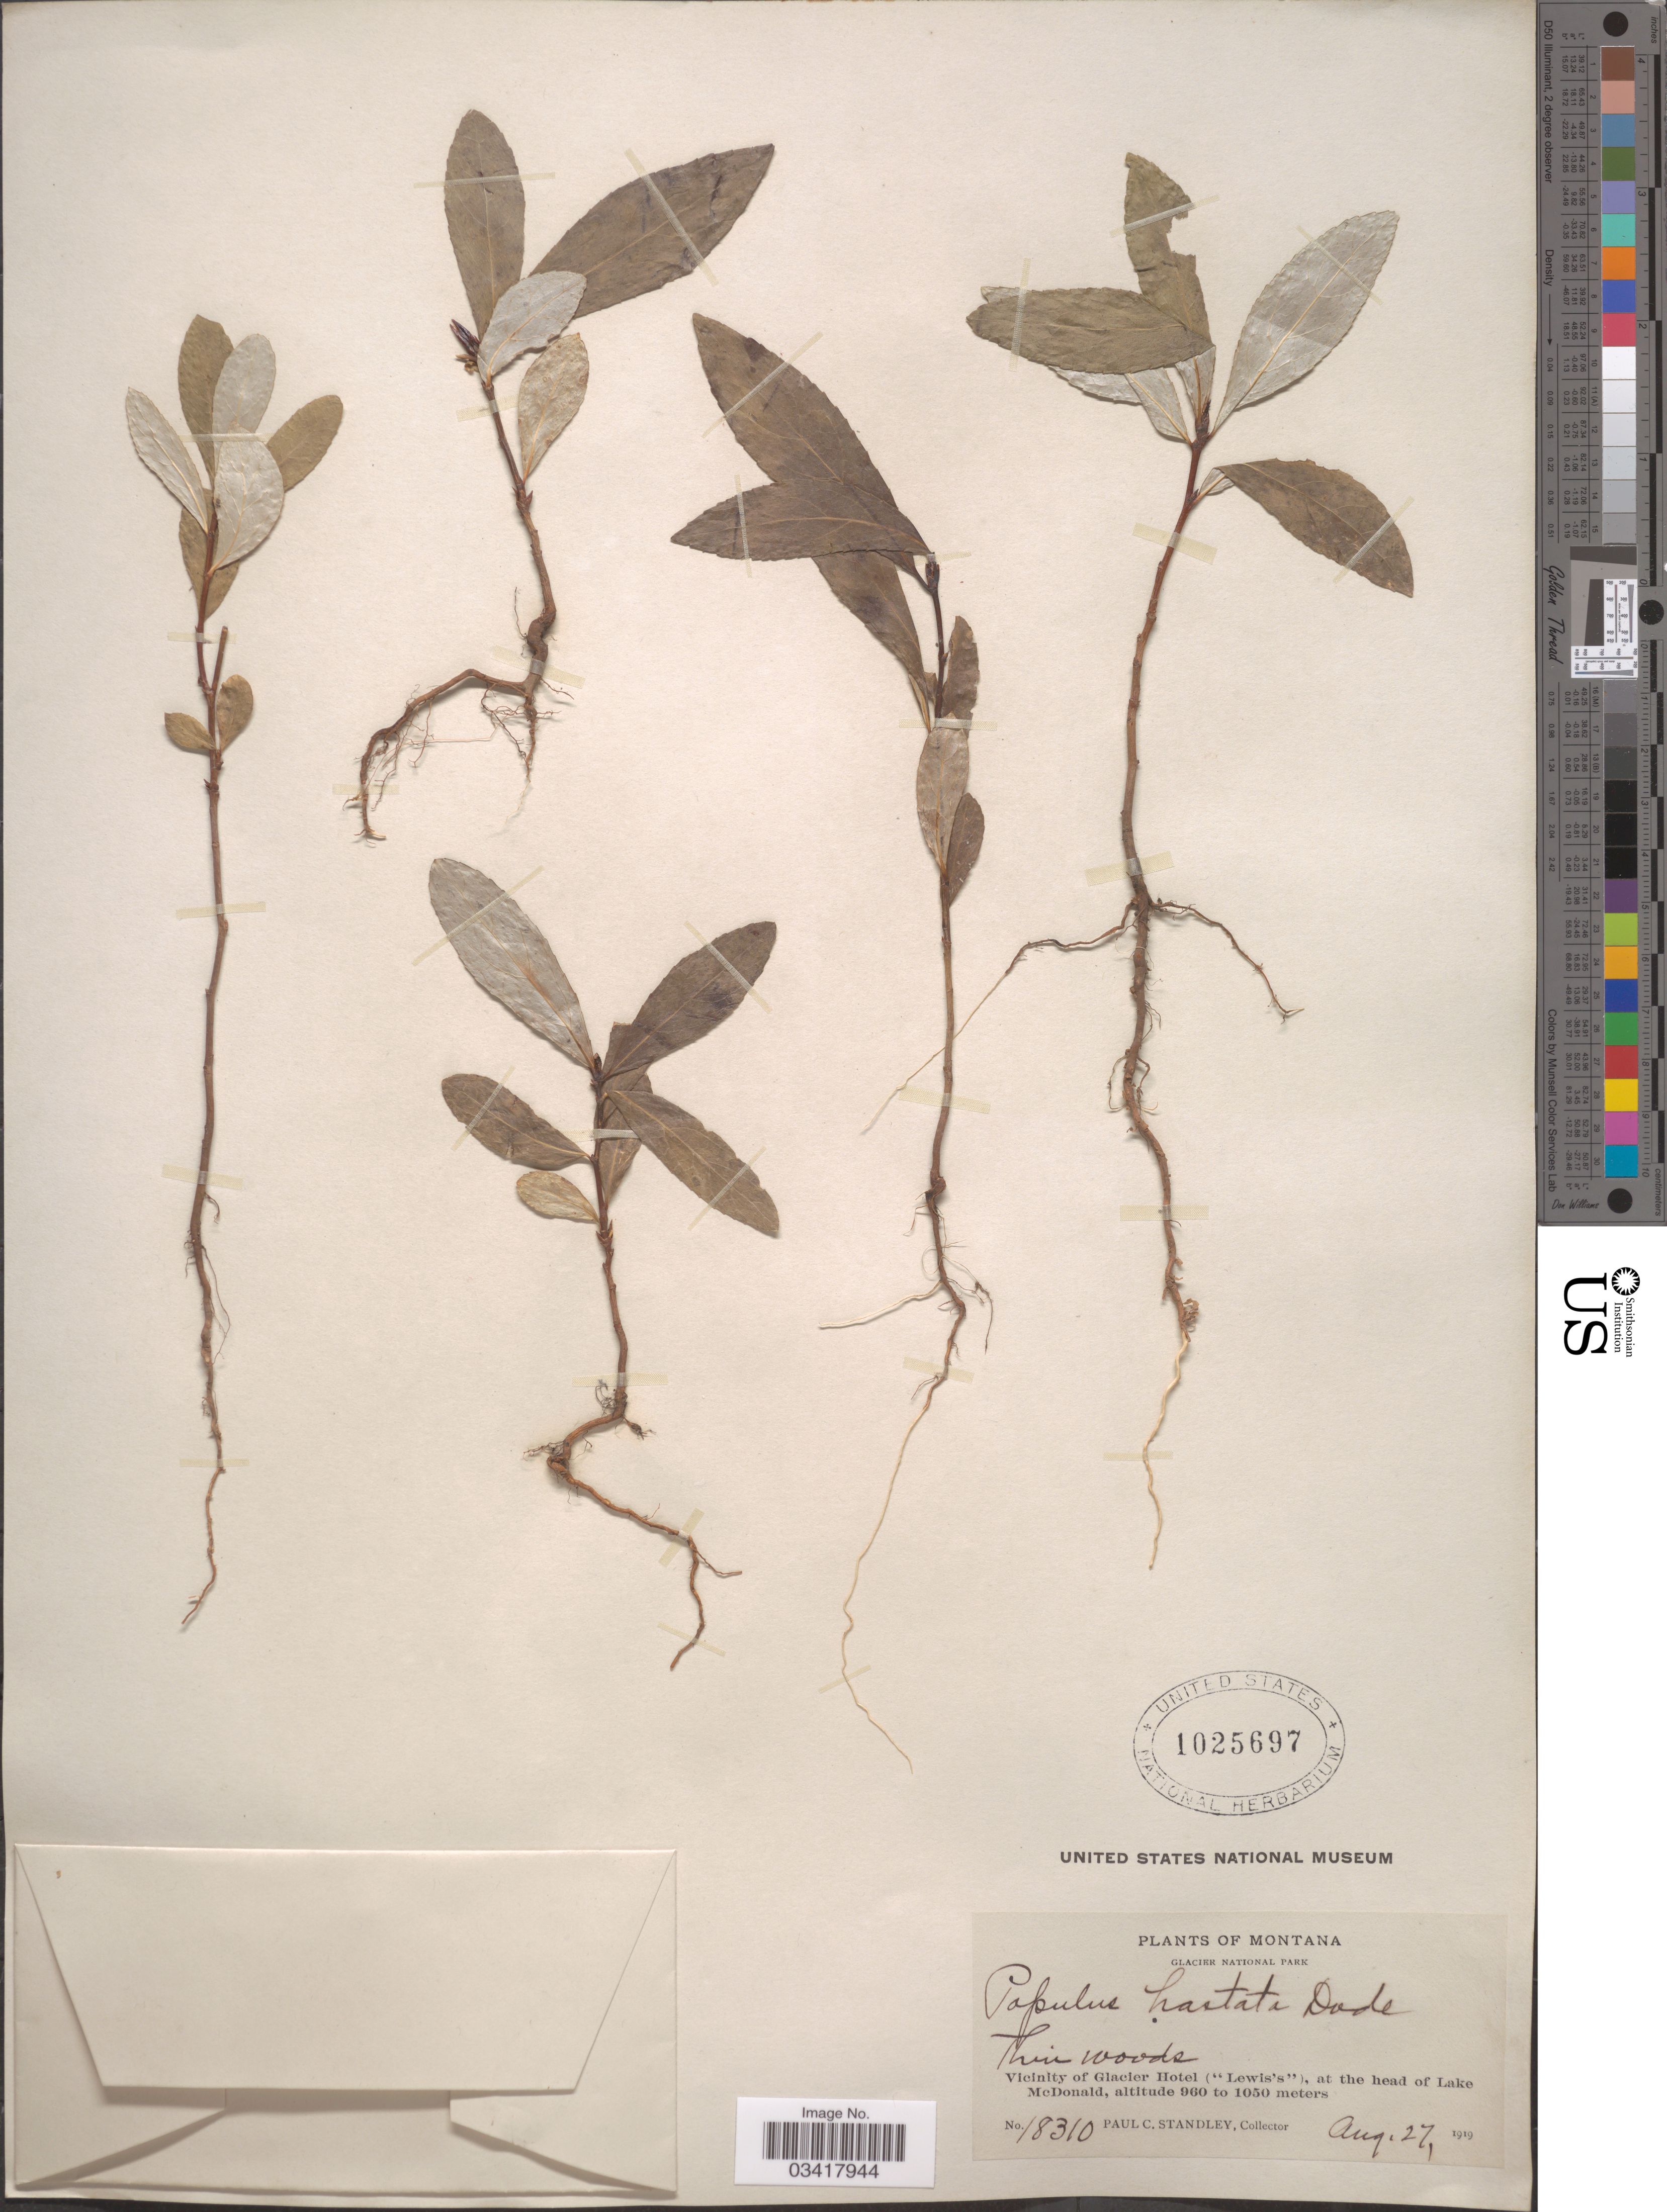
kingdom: Plantae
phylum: Tracheophyta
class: Magnoliopsida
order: Malpighiales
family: Salicaceae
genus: Populus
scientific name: Populus trichocarpa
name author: Torr. & A. Gray ex W. Hook.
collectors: P. C. Standley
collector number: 18310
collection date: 1919-08-27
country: United States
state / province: Montana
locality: Glacier National Park. Vicinity of Glacier Hotel ("Lewis's"), at the head of Lake McDonald.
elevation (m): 960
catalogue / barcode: US 1025697